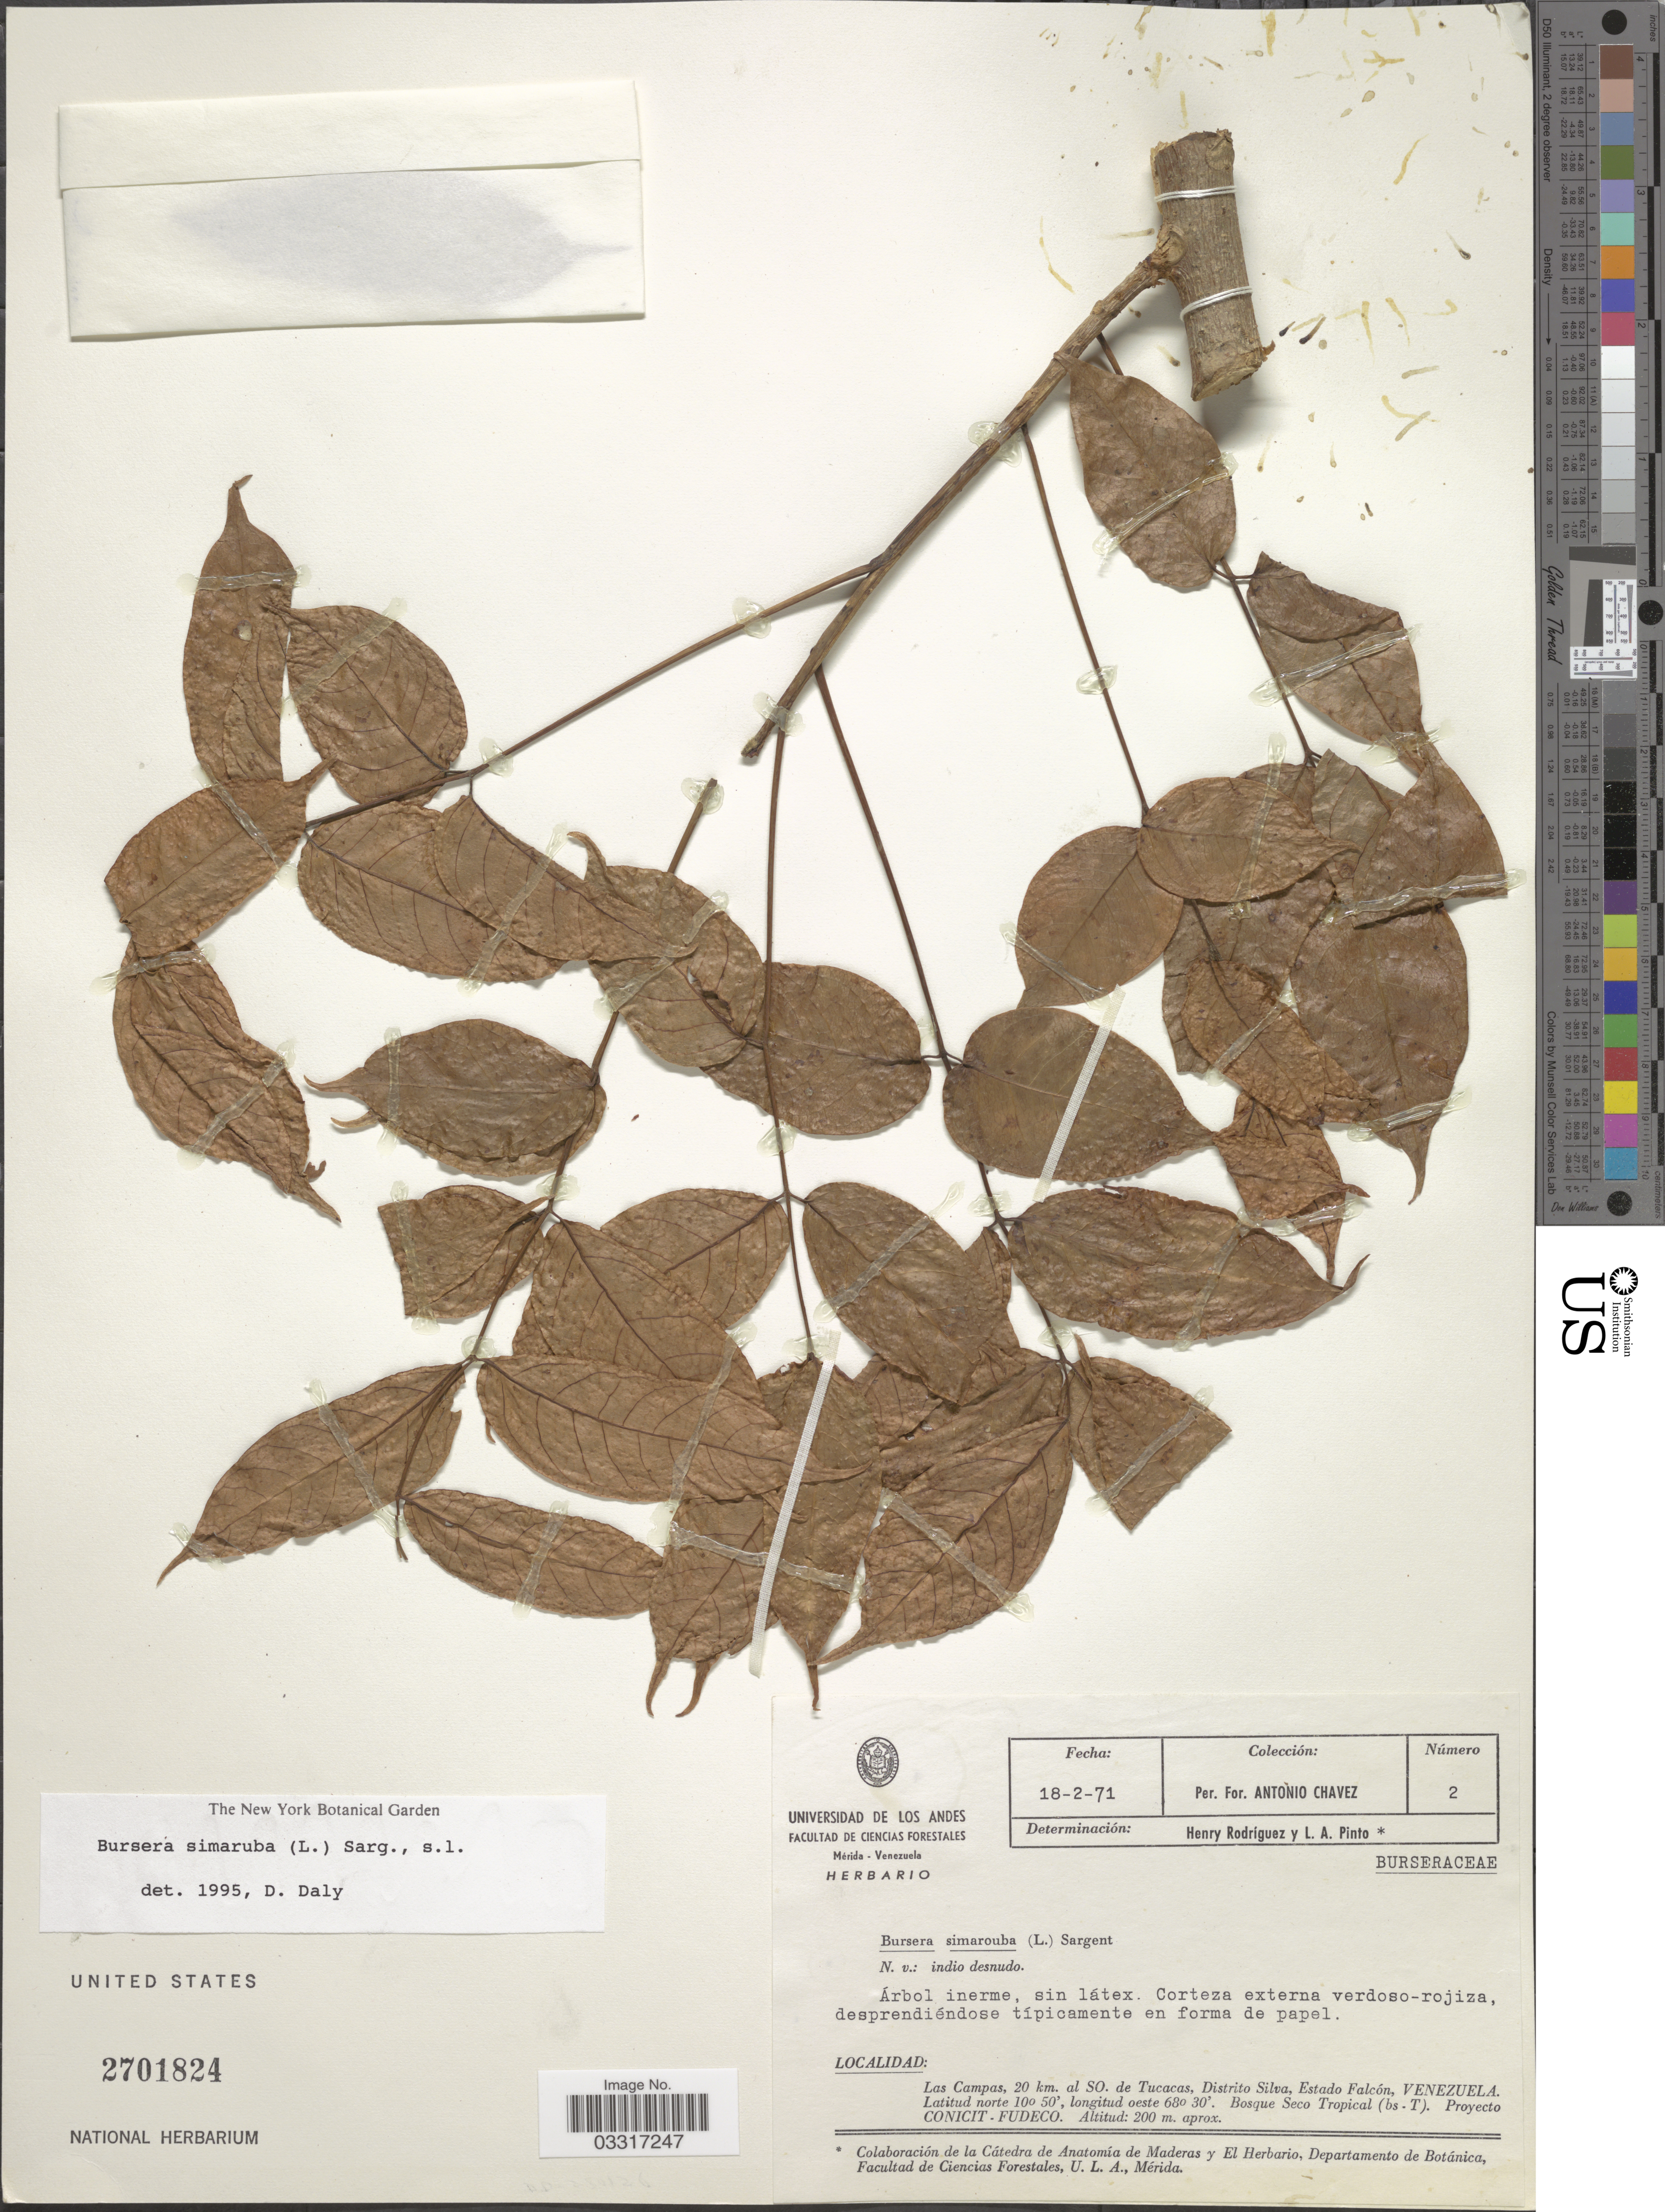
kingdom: Plantae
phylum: Tracheophyta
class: Magnoliopsida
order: Sapindales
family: Burseraceae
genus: Bursera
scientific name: Bursera simaruba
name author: (L.) Sarg.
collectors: A. Chavez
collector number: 2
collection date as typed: Transcribed d/m/y: 18/2/71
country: Venezuela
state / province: Falcón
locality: Las Campas, 20 km. al SO. de Tucacass, Distrito Silva. Bosque Seco Tropical (bs. T). Proyecto Conicit. Fudeco.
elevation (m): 200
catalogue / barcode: US 2701824